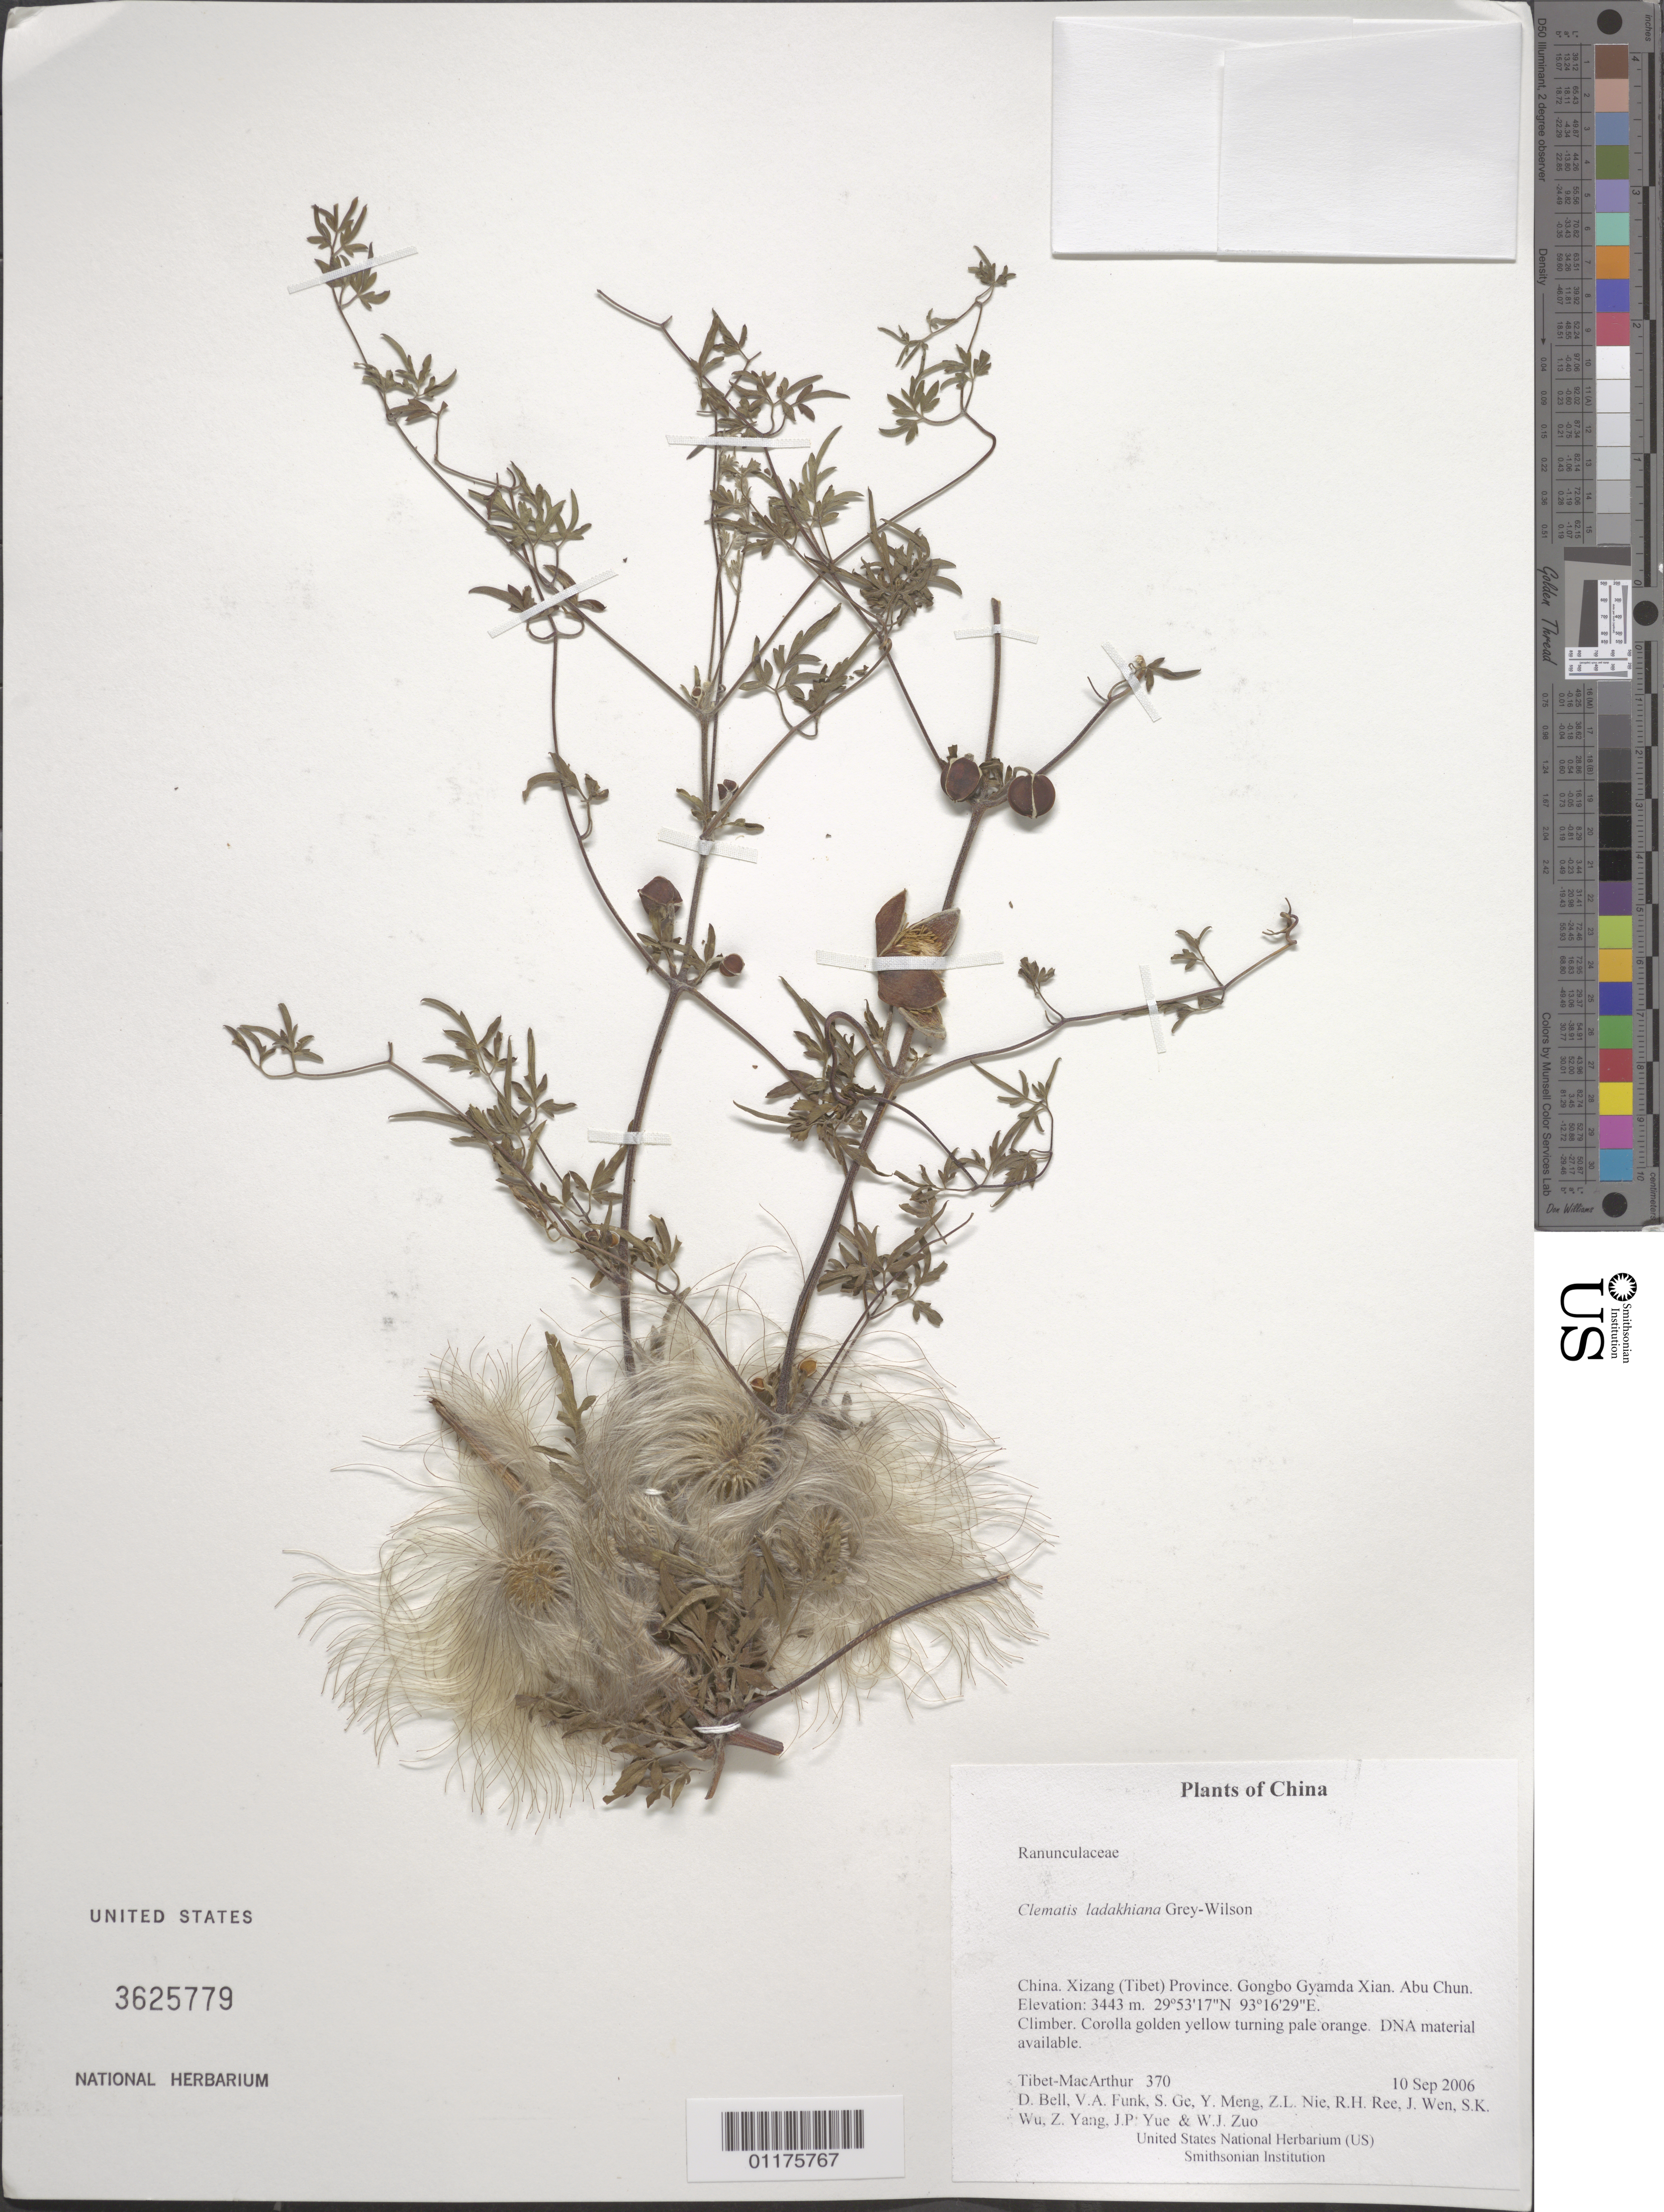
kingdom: Plantae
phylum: Tracheophyta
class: Magnoliopsida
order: Ranunculales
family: Ranunculaceae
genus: Clematis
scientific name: Clematis ladakhiana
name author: Grey-Wilson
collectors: Tibet-MacArthur, D. A. Bell, V. Funk, S. Ge, Y. Meng, Z. Nie, R. Ree, J. Wen, S. K. Wu, Z. Yang, J. Yue & W. Zuo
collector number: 370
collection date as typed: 10 Sep 2006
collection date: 2006-09-10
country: China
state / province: Xizang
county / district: Gongbo Gyamda Xian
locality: Abu Chun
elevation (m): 3443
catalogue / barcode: US 3625779